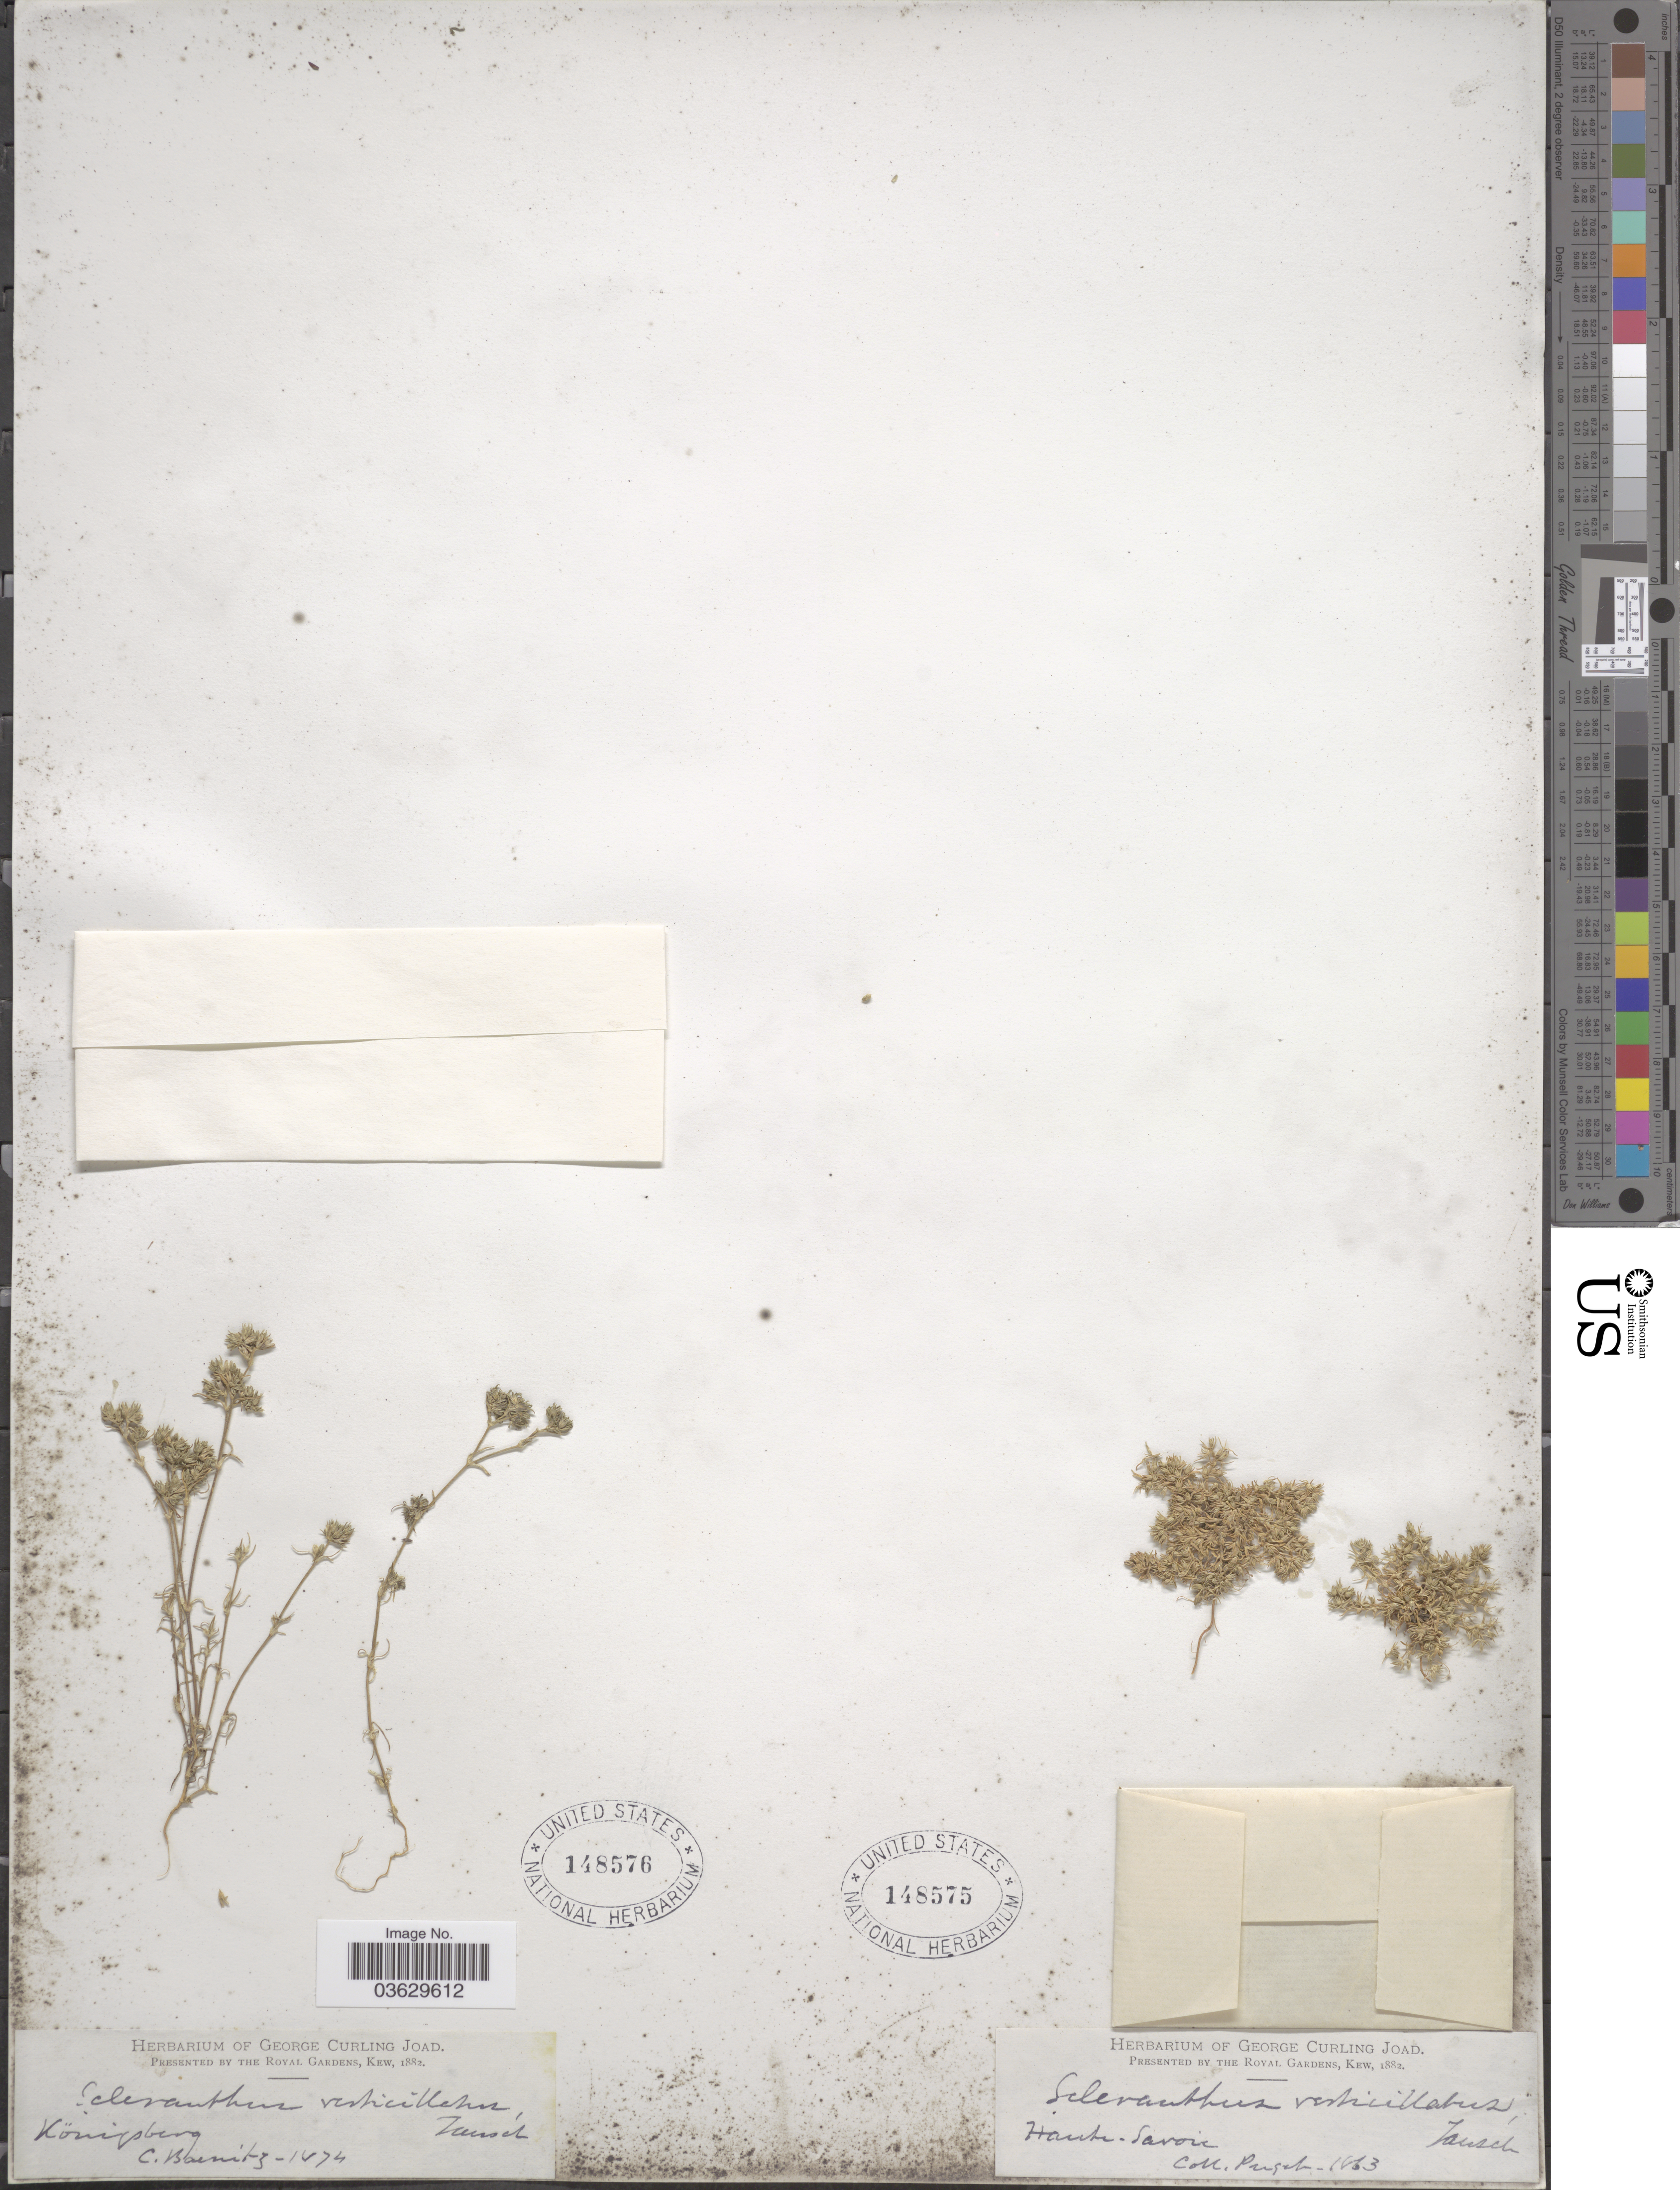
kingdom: Plantae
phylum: Tracheophyta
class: Magnoliopsida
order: Caryophyllales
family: Caryophyllaceae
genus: Scleranthus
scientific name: Scleranthus verticillatus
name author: Tausch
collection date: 1863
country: France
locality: Haute-Savoie.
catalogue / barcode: US 148575-2